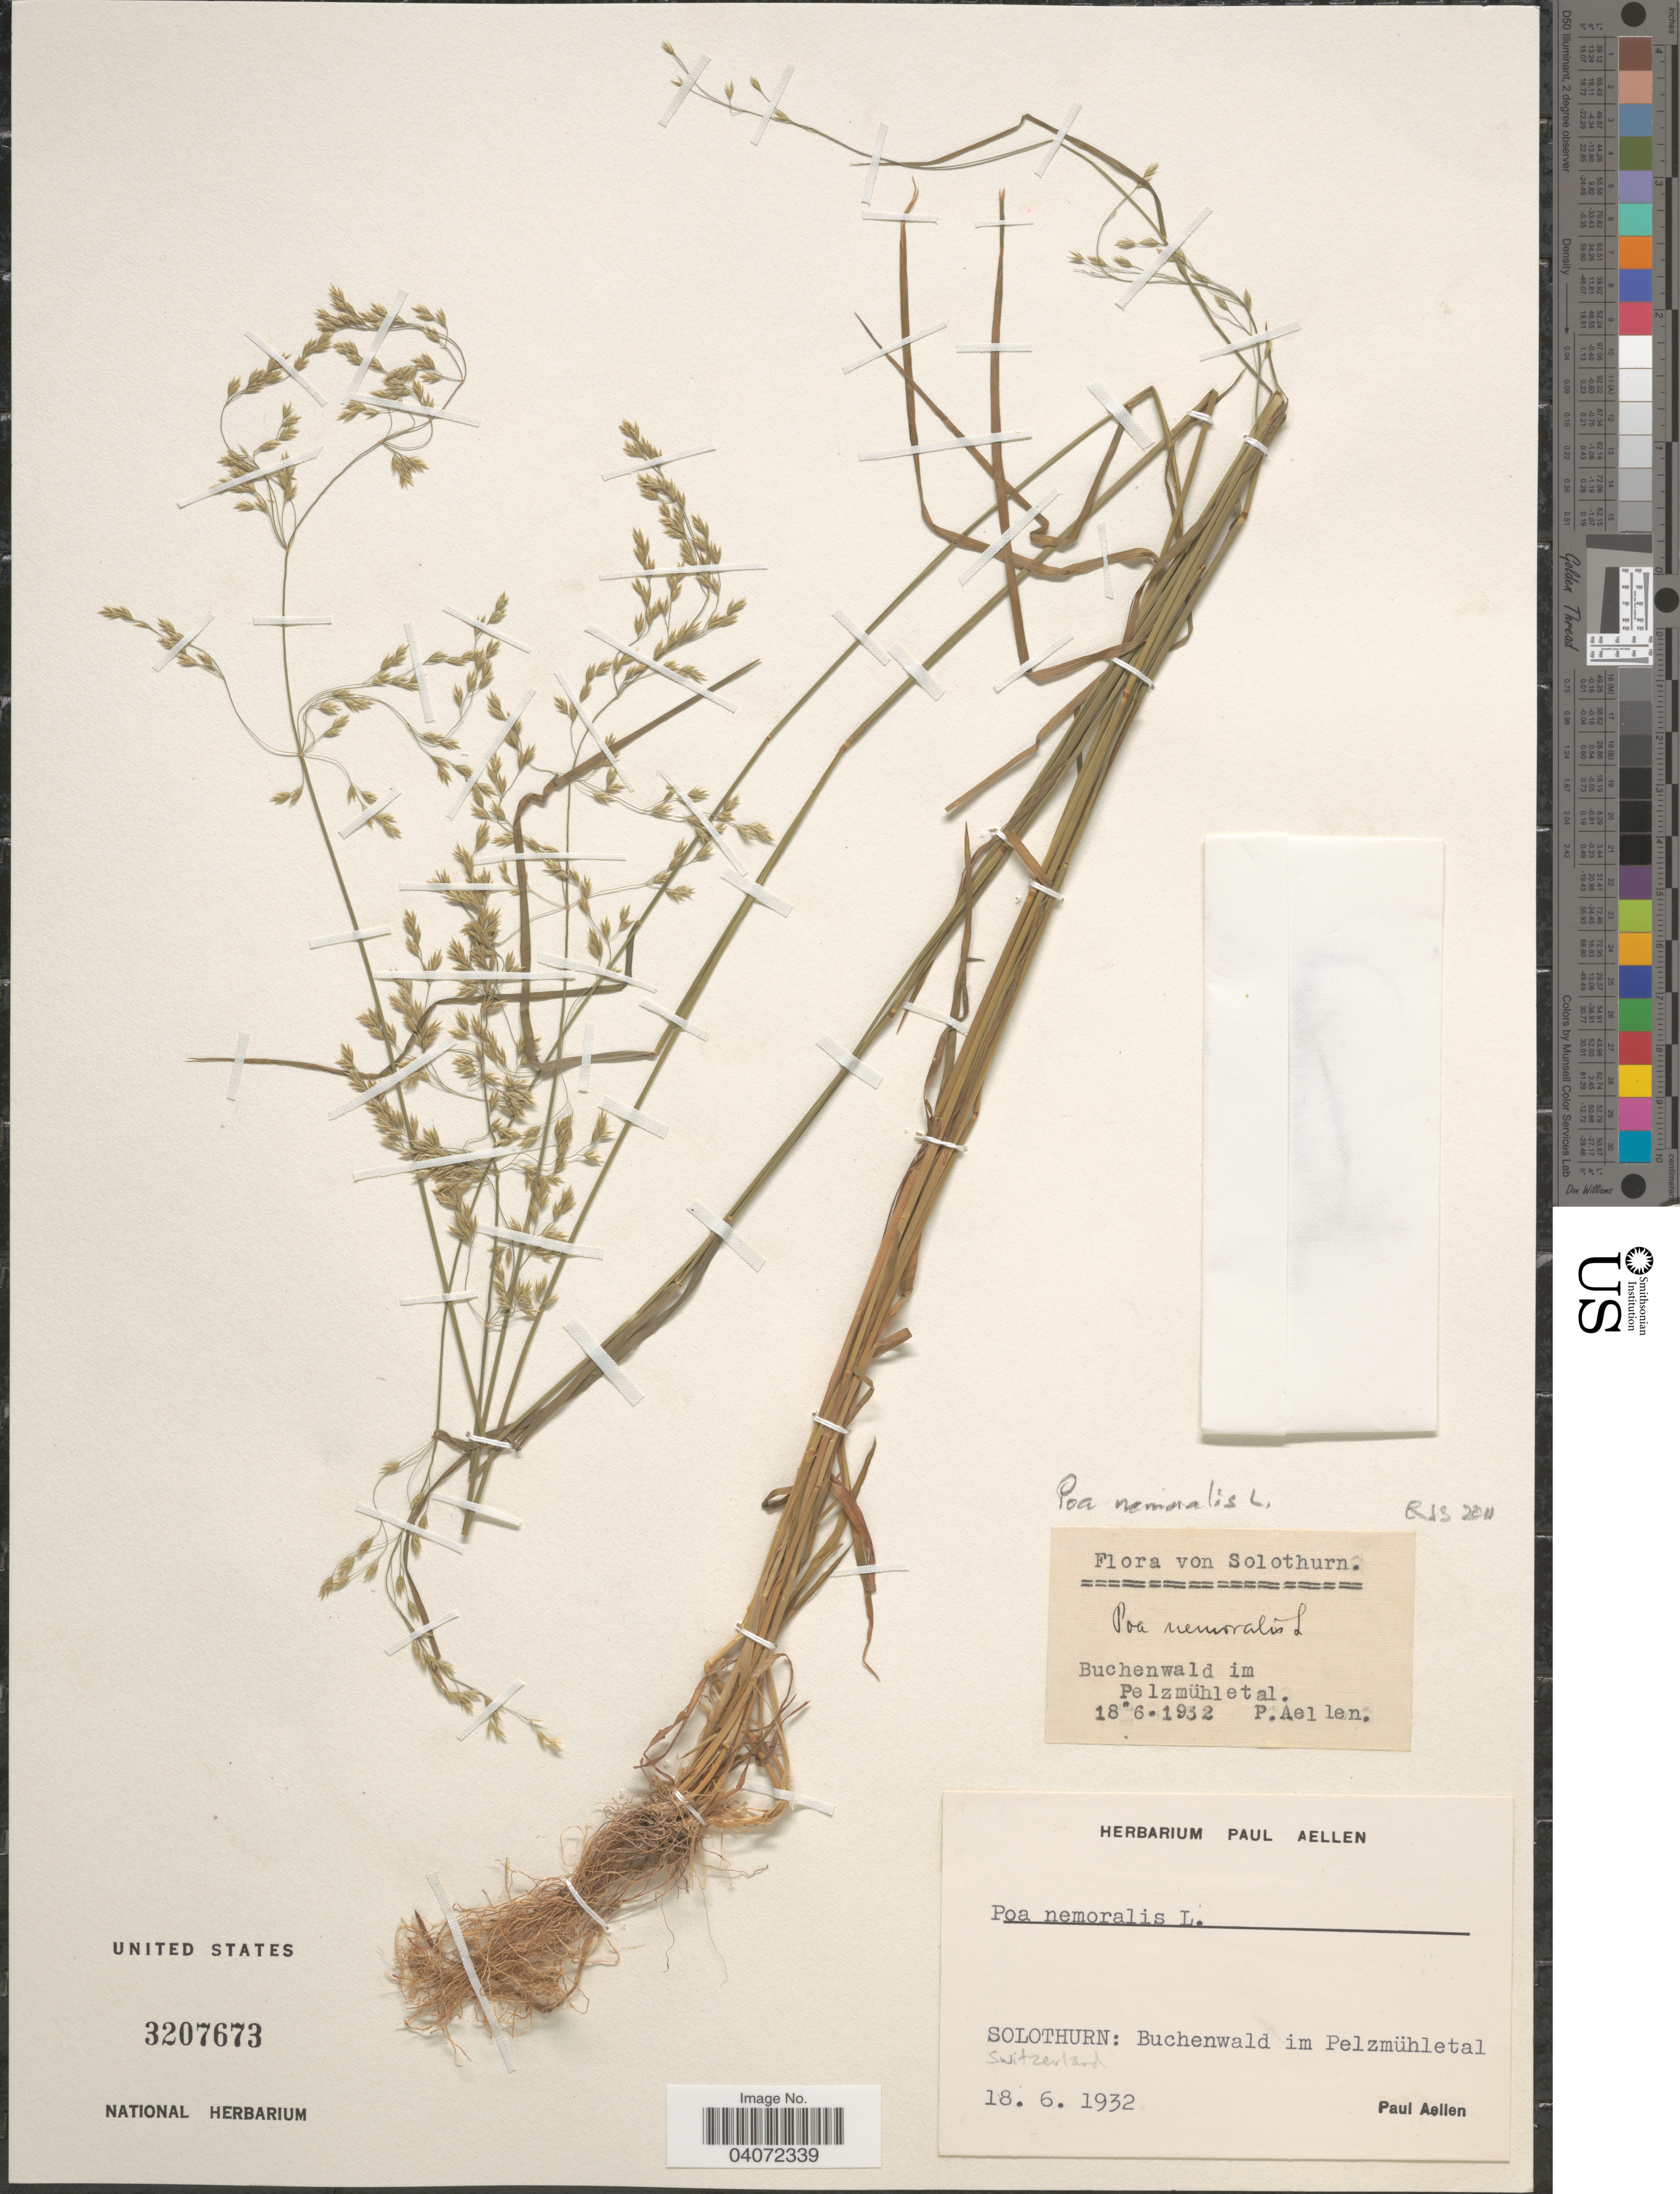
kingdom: Plantae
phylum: Tracheophyta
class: Liliopsida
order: Poales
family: Poaceae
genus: Poa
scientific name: Poa nemoralis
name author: L.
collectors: P. Aellen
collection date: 1932-06-18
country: Switzerland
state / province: Solothurn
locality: Buchenwald im Pelzmühletal.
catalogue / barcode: US 3207673